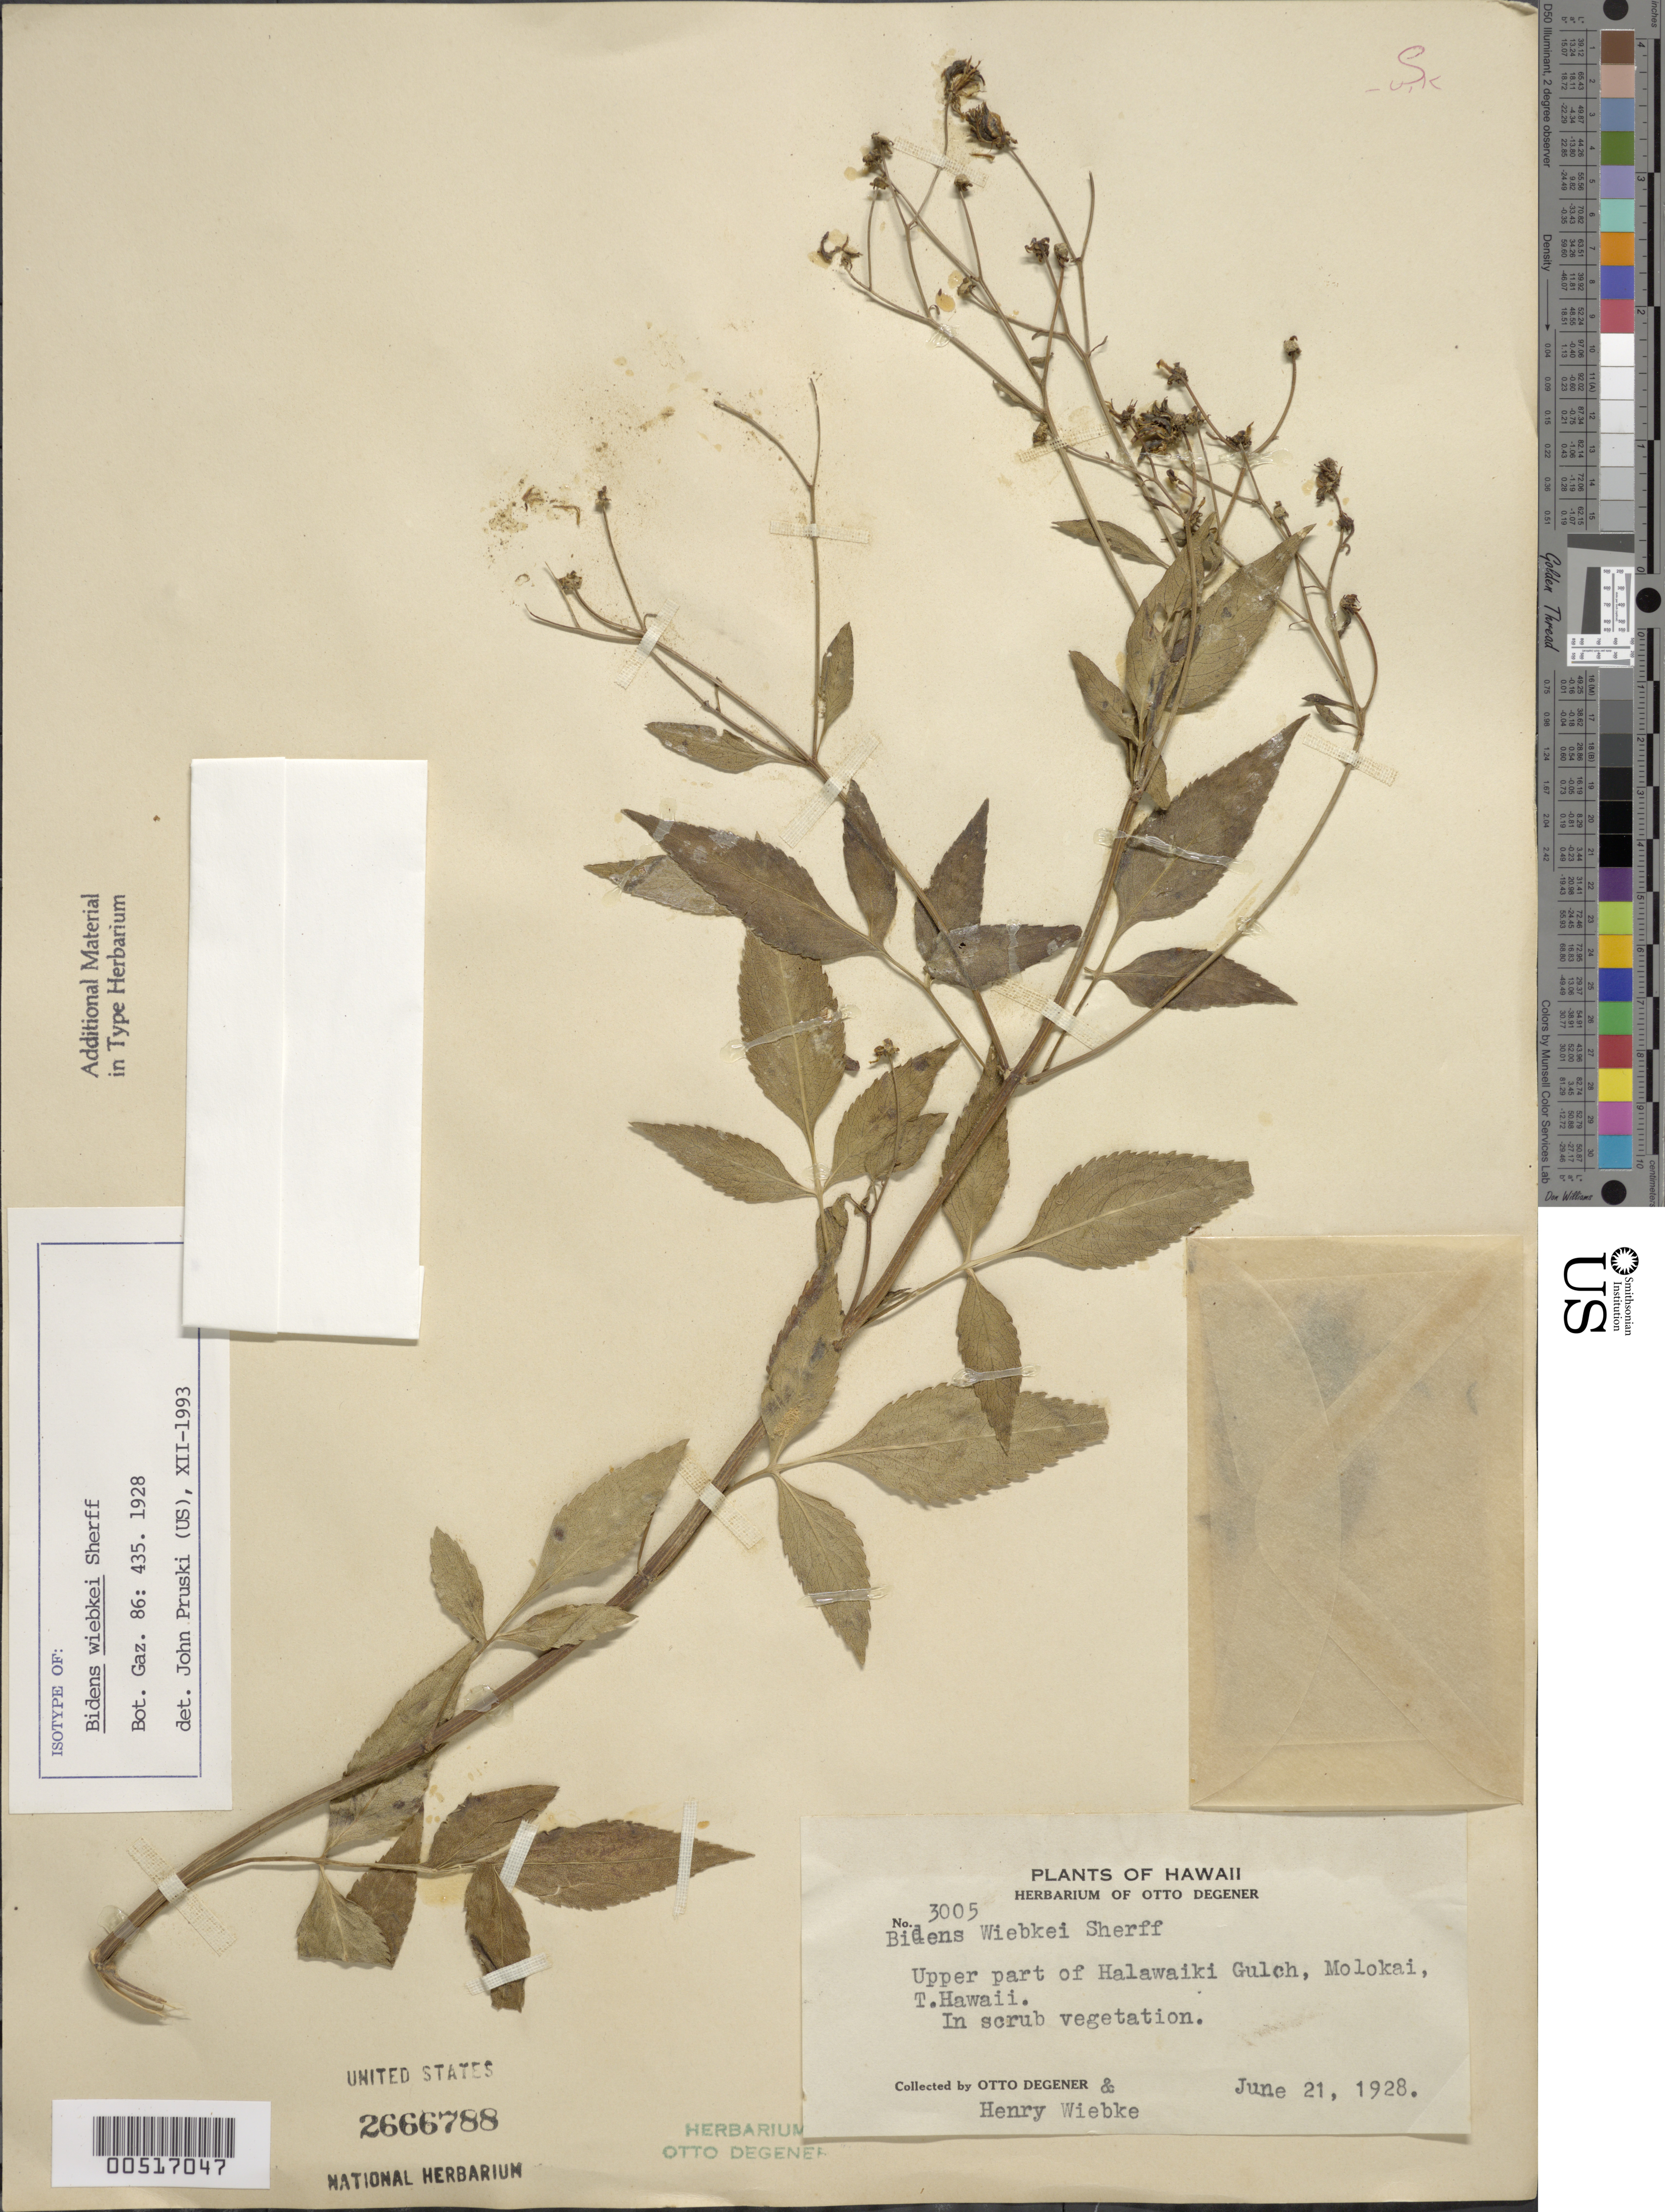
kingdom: Plantae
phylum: Tracheophyta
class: Magnoliopsida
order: Asterales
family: Asteraceae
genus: Bidens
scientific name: Bidens wiebkei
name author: Sherff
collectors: O. Degener & H. Wiebke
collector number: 3005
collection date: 1928-06-21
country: United States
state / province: Hawaii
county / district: Maui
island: Moloka'i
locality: Hawaii. Upper part of Halawaiki Fulch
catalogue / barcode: US 2666788